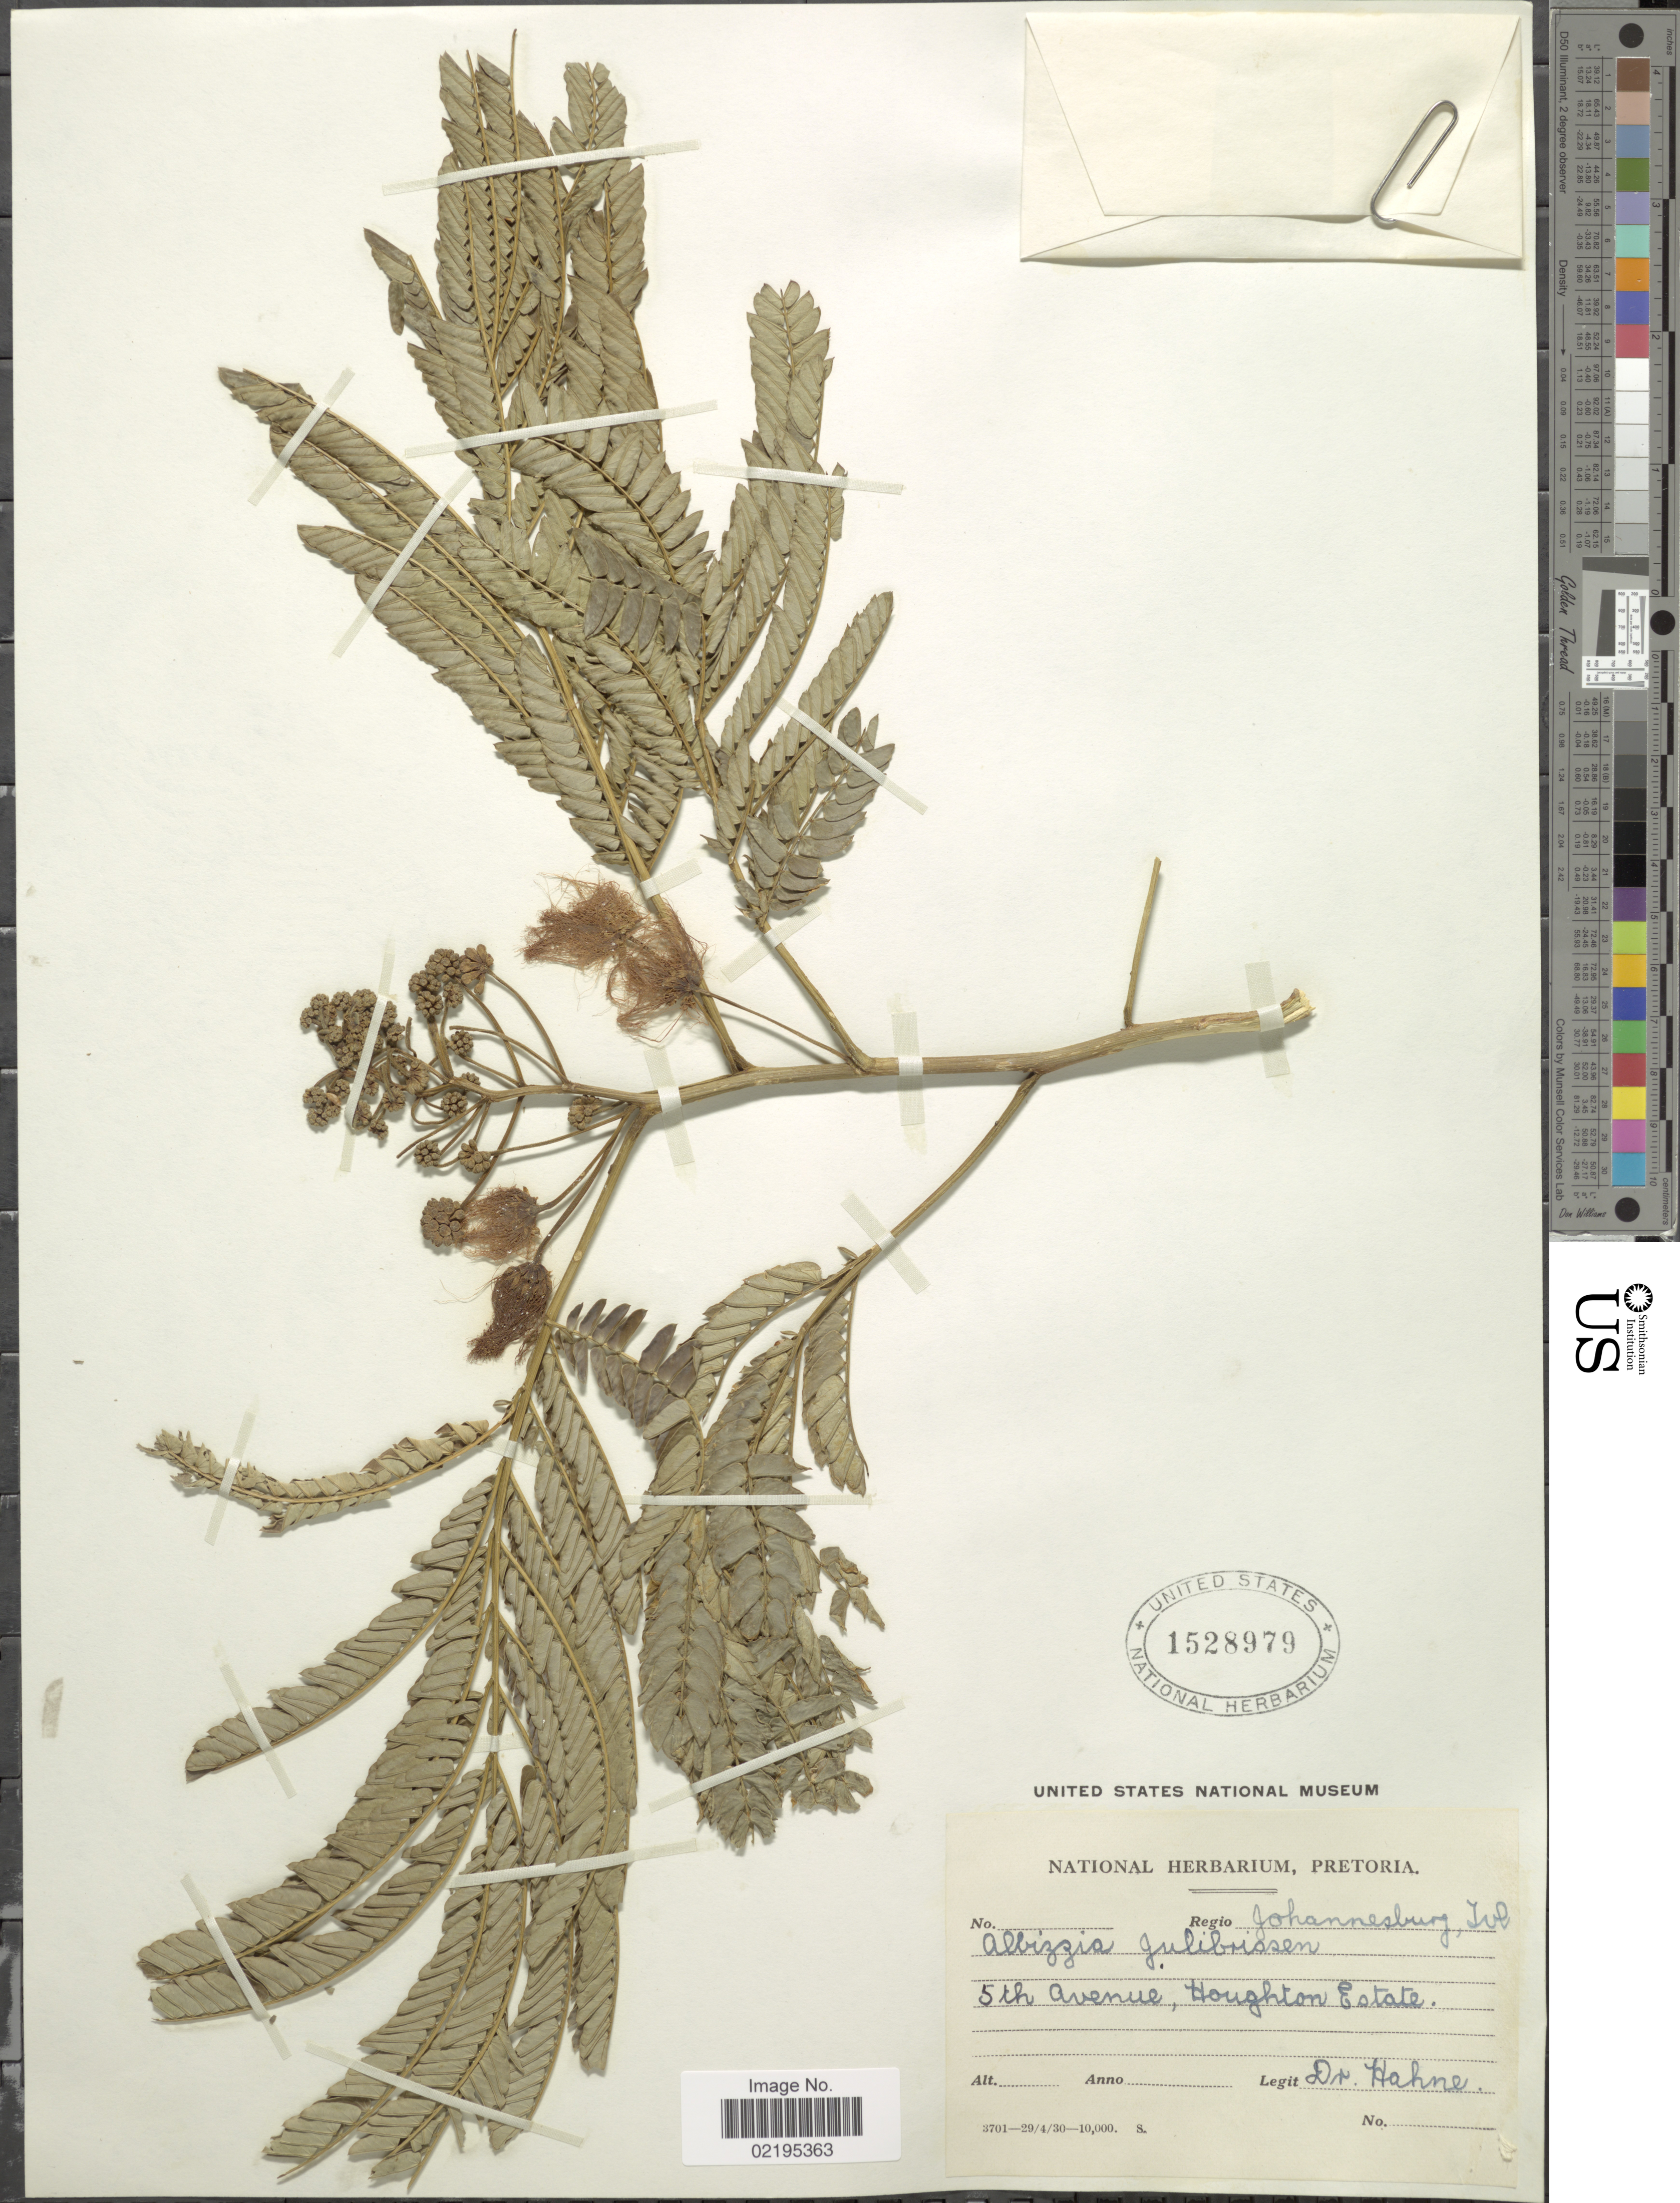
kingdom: Plantae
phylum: Tracheophyta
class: Magnoliopsida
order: Fabales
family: Fabaceae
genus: Albizia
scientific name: Albizia julibrissin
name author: Durazz.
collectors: Hahne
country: South Africa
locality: Regio Johannesburg, Tvl, 5th Avenue, Houghton Estate.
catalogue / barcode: US 1528979